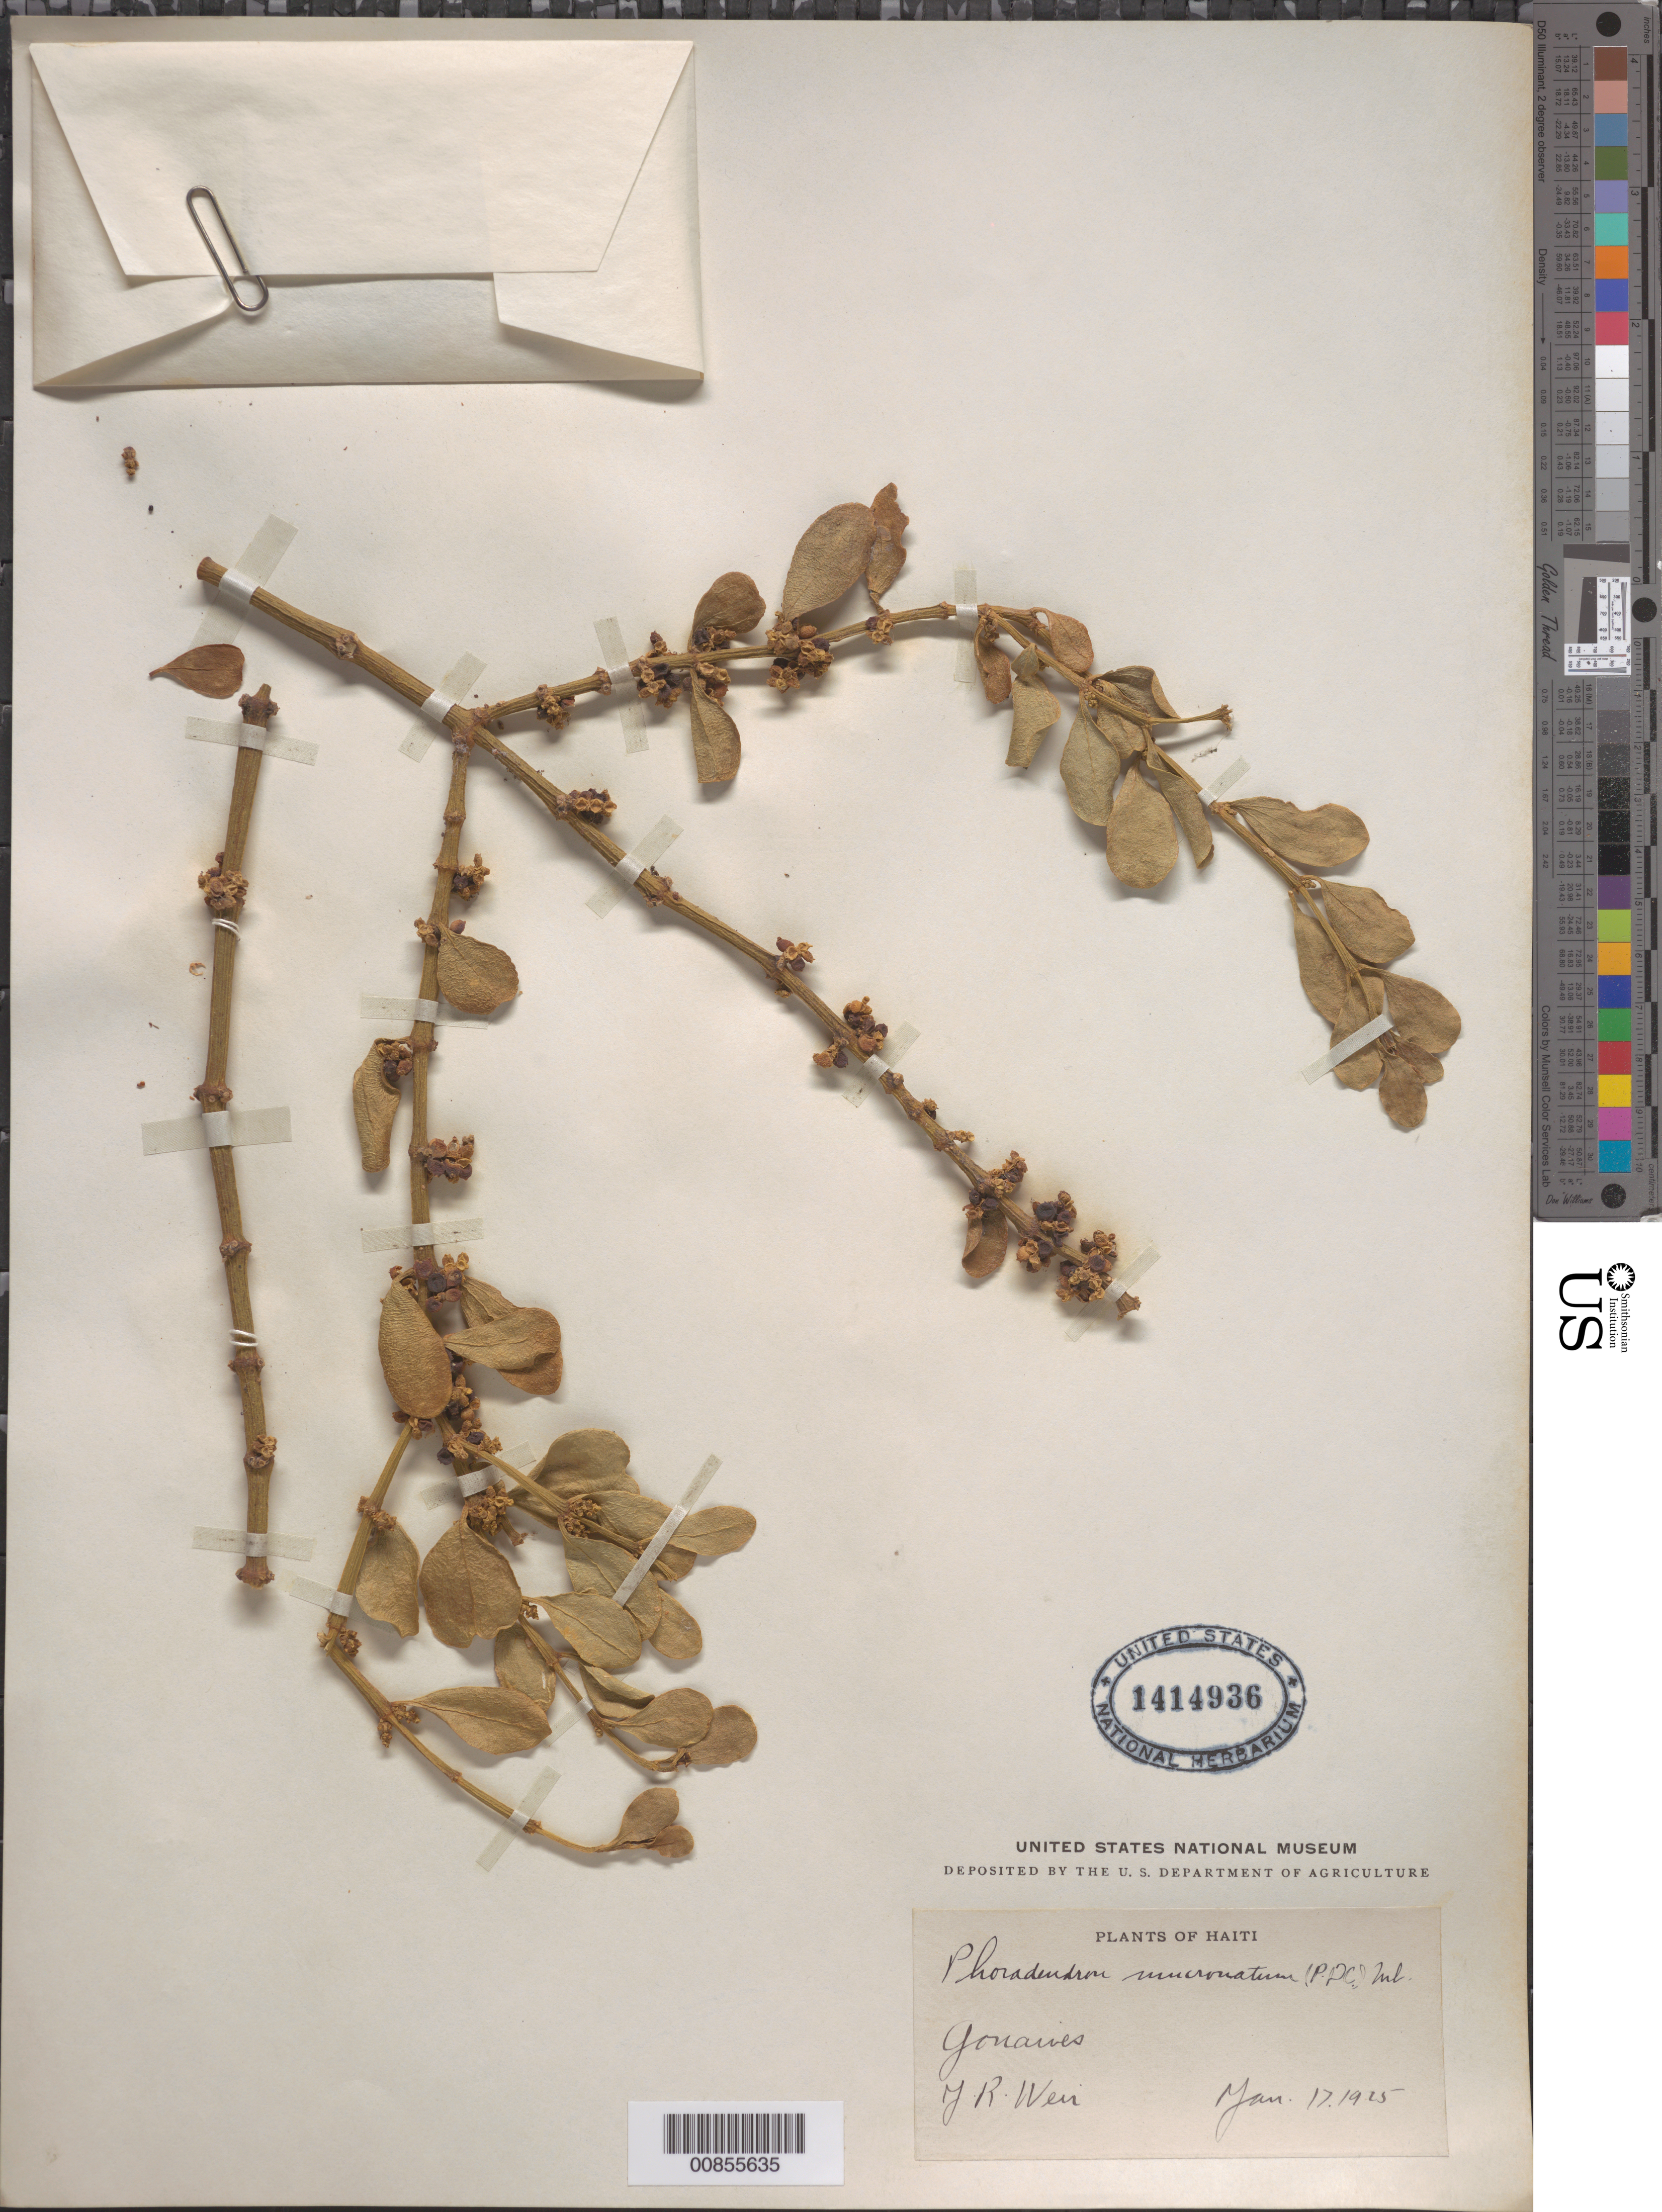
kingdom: Plantae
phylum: Tracheophyta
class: Magnoliopsida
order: Santalales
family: Viscaceae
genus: Phoradendron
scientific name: Phoradendron mucronatum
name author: (DC.) Krug & Urb.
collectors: J. Weir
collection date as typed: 17 Jan 1925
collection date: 1925-01-17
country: Haiti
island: Hispaniola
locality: Gonaives.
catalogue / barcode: US 1414936